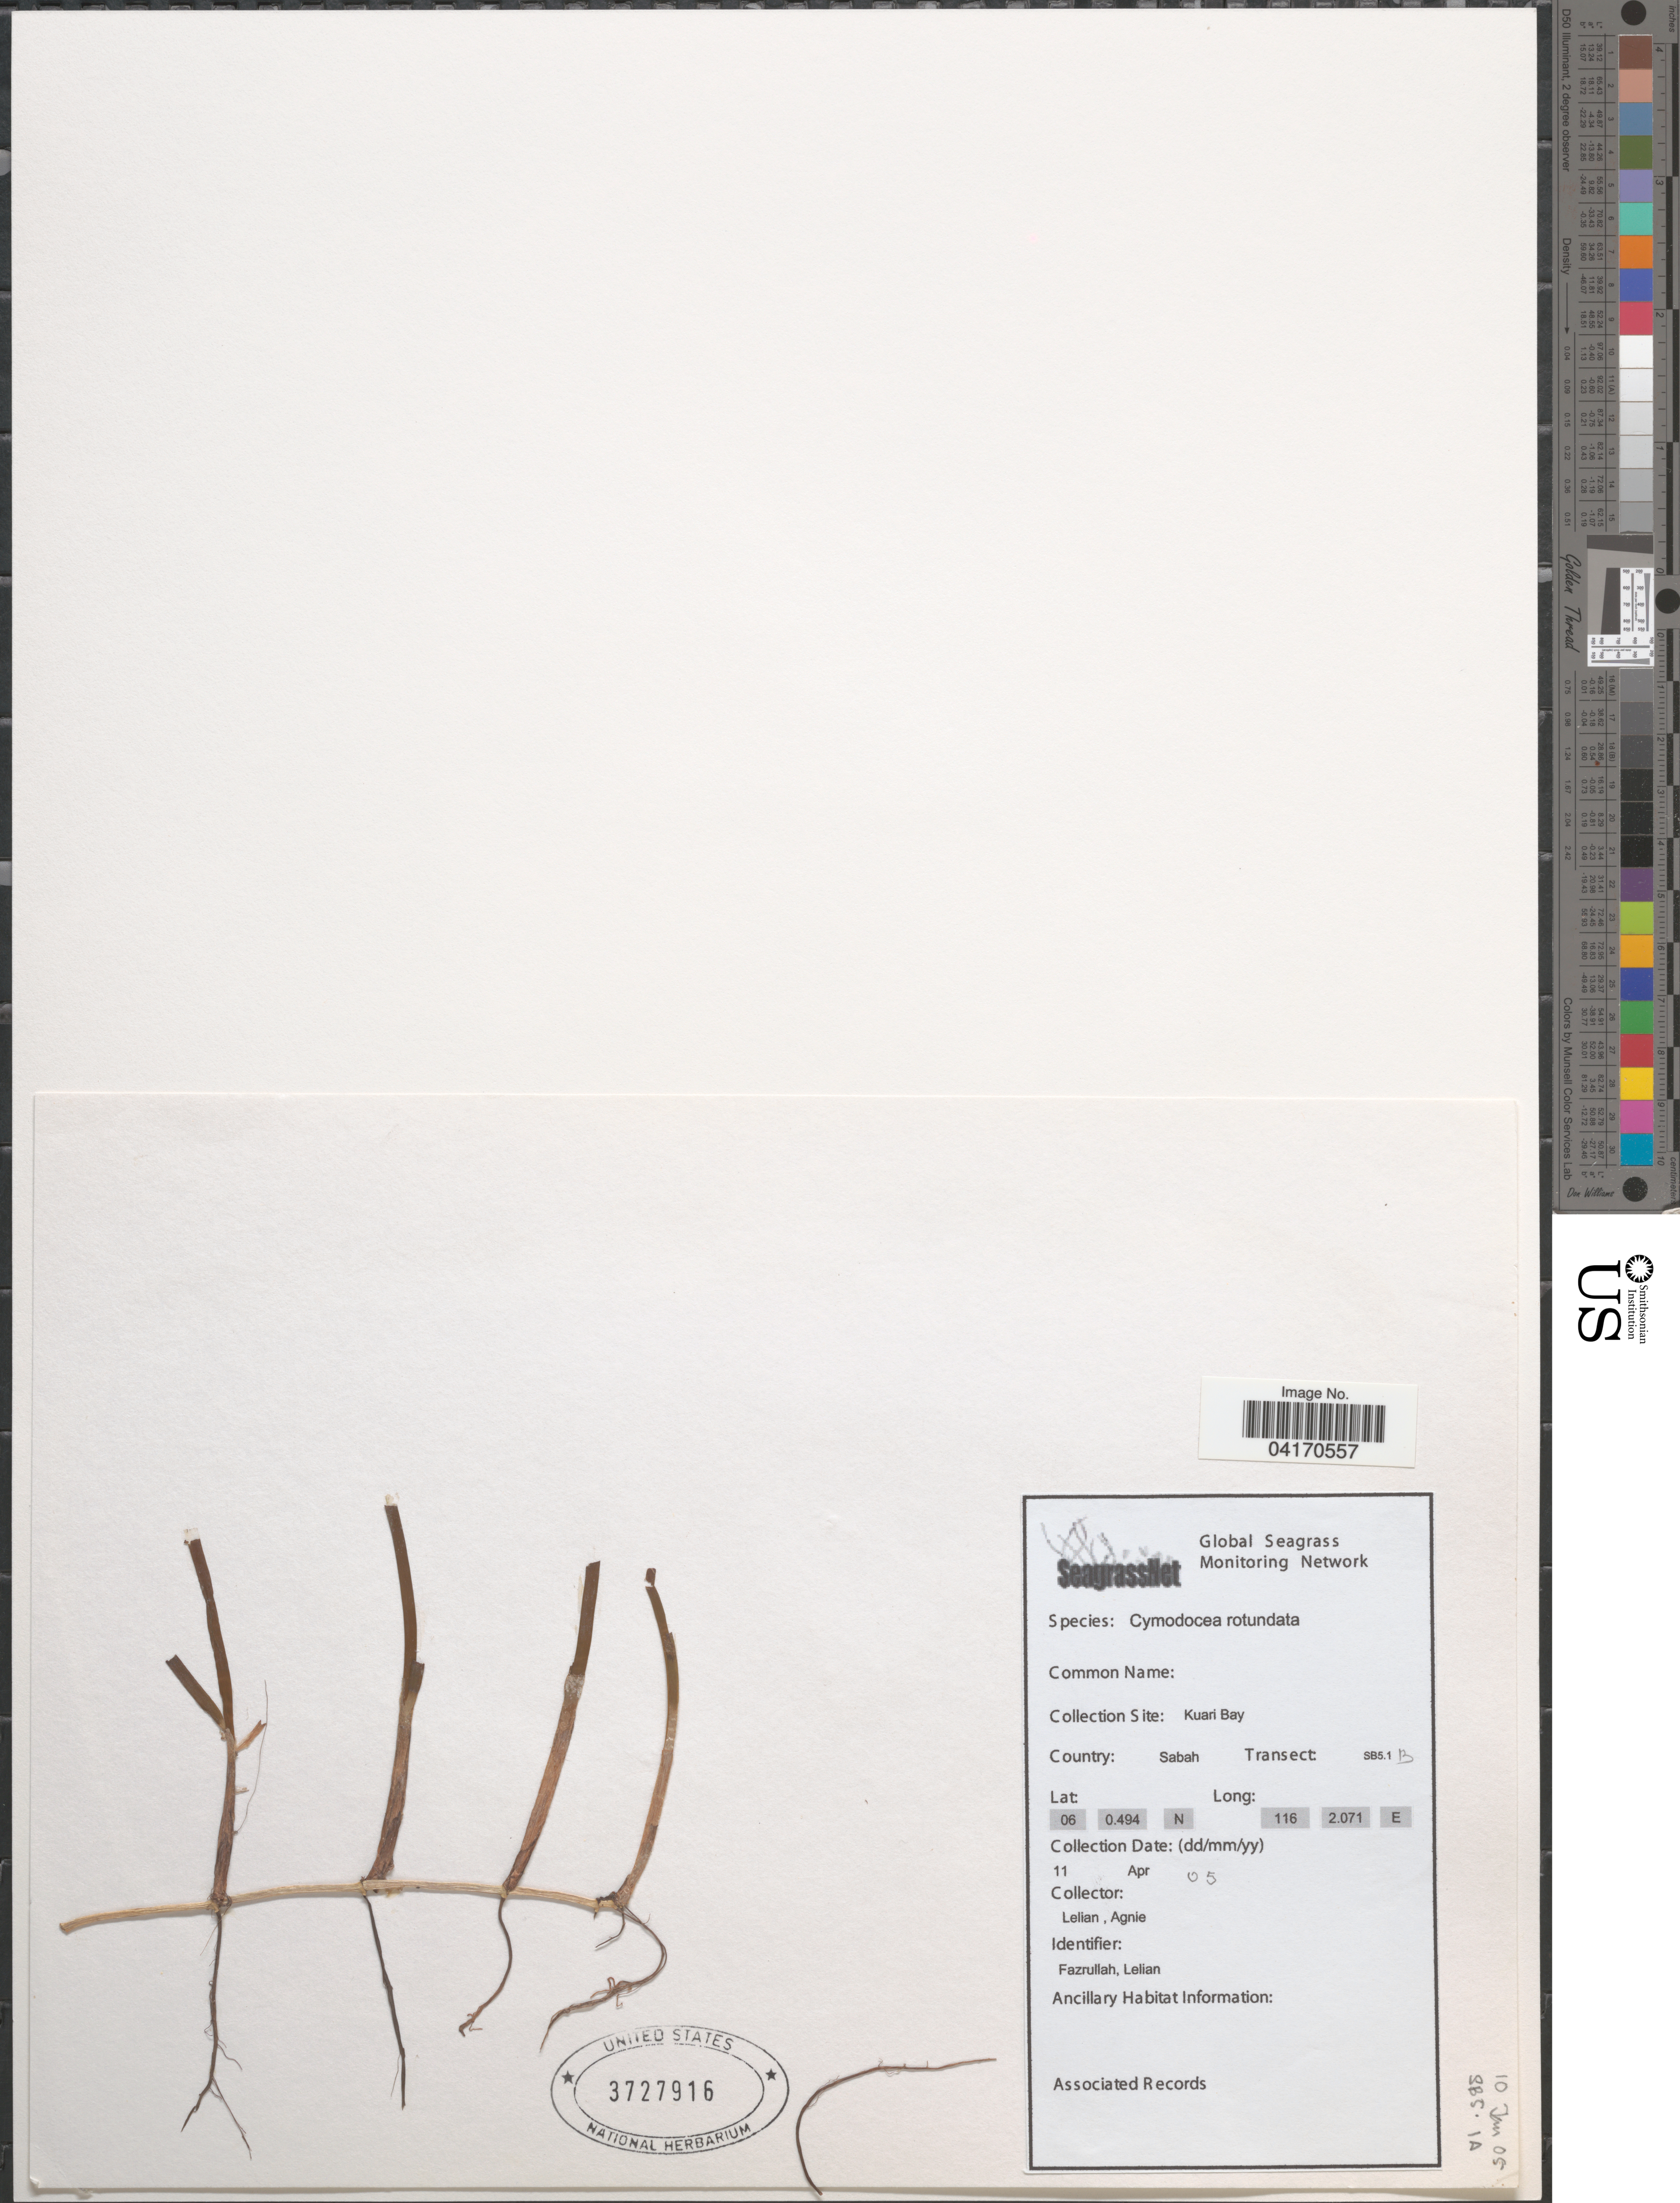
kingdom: Plantae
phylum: Tracheophyta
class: Liliopsida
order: Alismatales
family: Cymodoceaceae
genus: Cymodocea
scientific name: Cymodocea rotundata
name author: Asch. & Schweinf.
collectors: Lelian & Agnie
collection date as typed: Transcribed d/m/y: 11/4/5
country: Malaysia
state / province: Sabah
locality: Collection Site: Kuari Bay. Country: Sabah. Transect: SB5.1B.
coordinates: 06 0.494, 116 2.071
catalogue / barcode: US 3727916